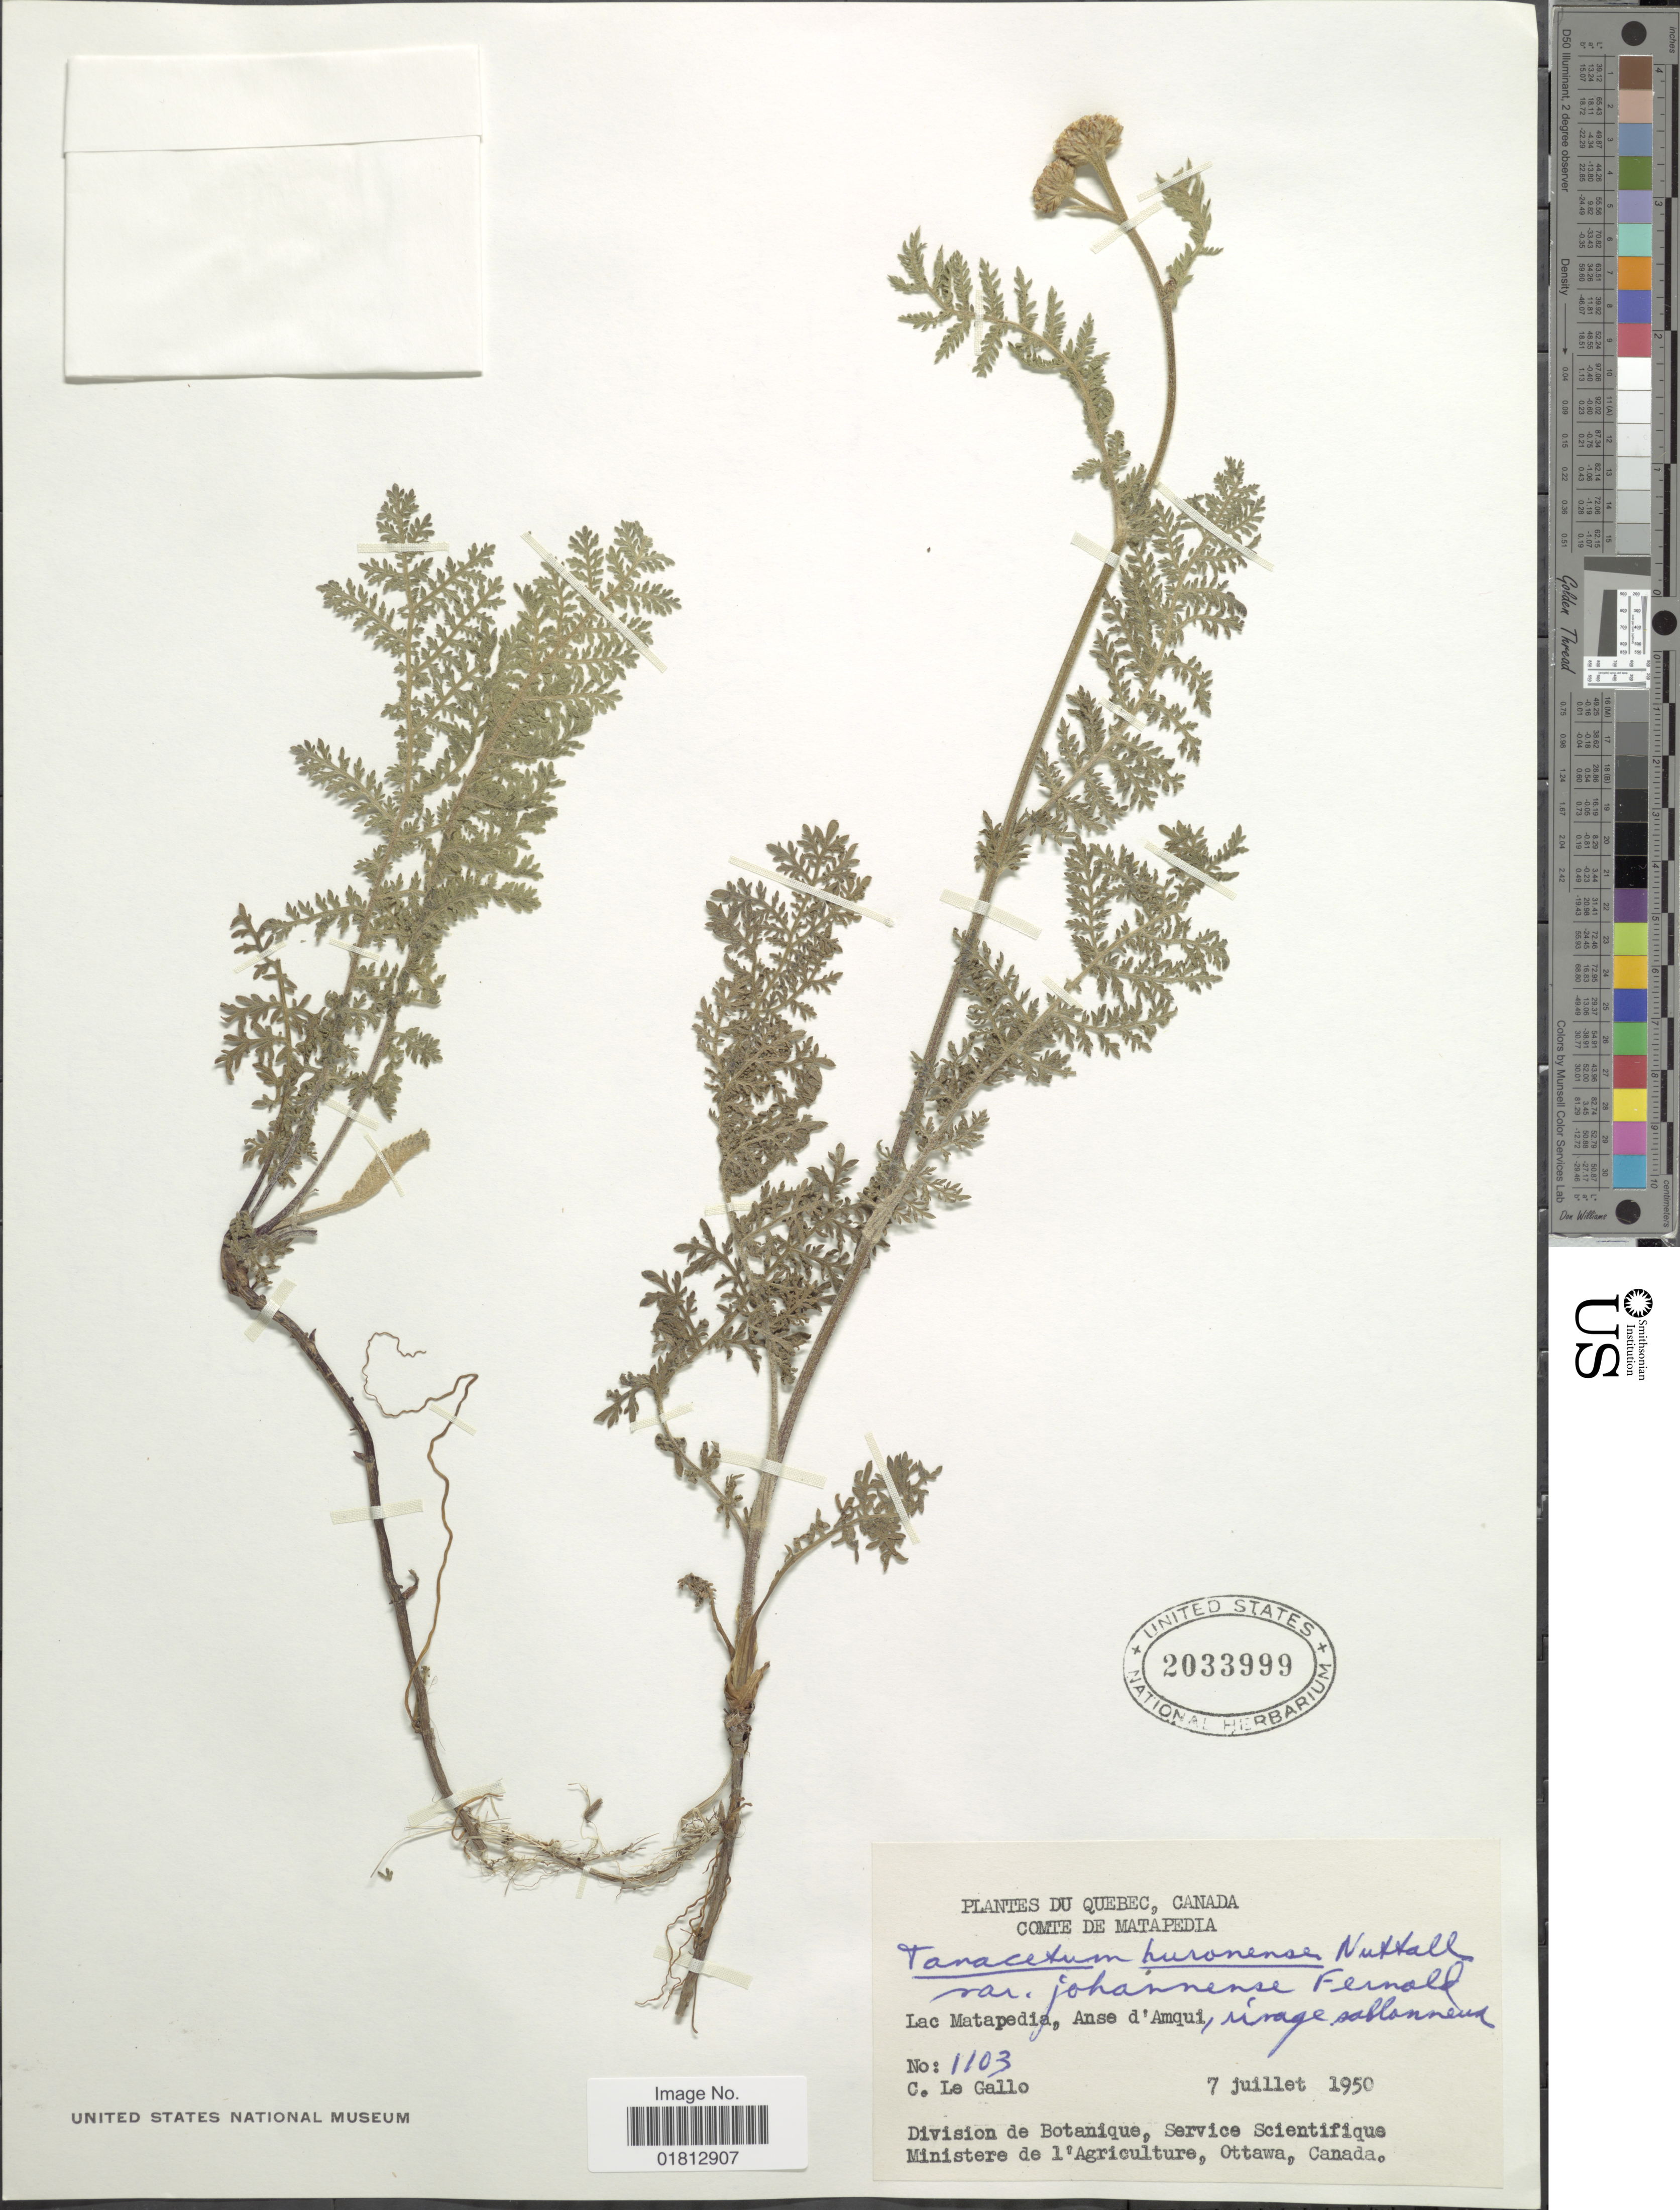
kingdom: Plantae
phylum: Tracheophyta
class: Magnoliopsida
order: Asterales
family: Asteraceae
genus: Tanacetum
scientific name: Tanacetum huronense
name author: Nutt.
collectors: C. Le Gallo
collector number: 1103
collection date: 1950-07-07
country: Canada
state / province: Quebec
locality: Comte de Matapedia, Lac Matapedia, Anse d'Amqui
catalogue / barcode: US 2033999